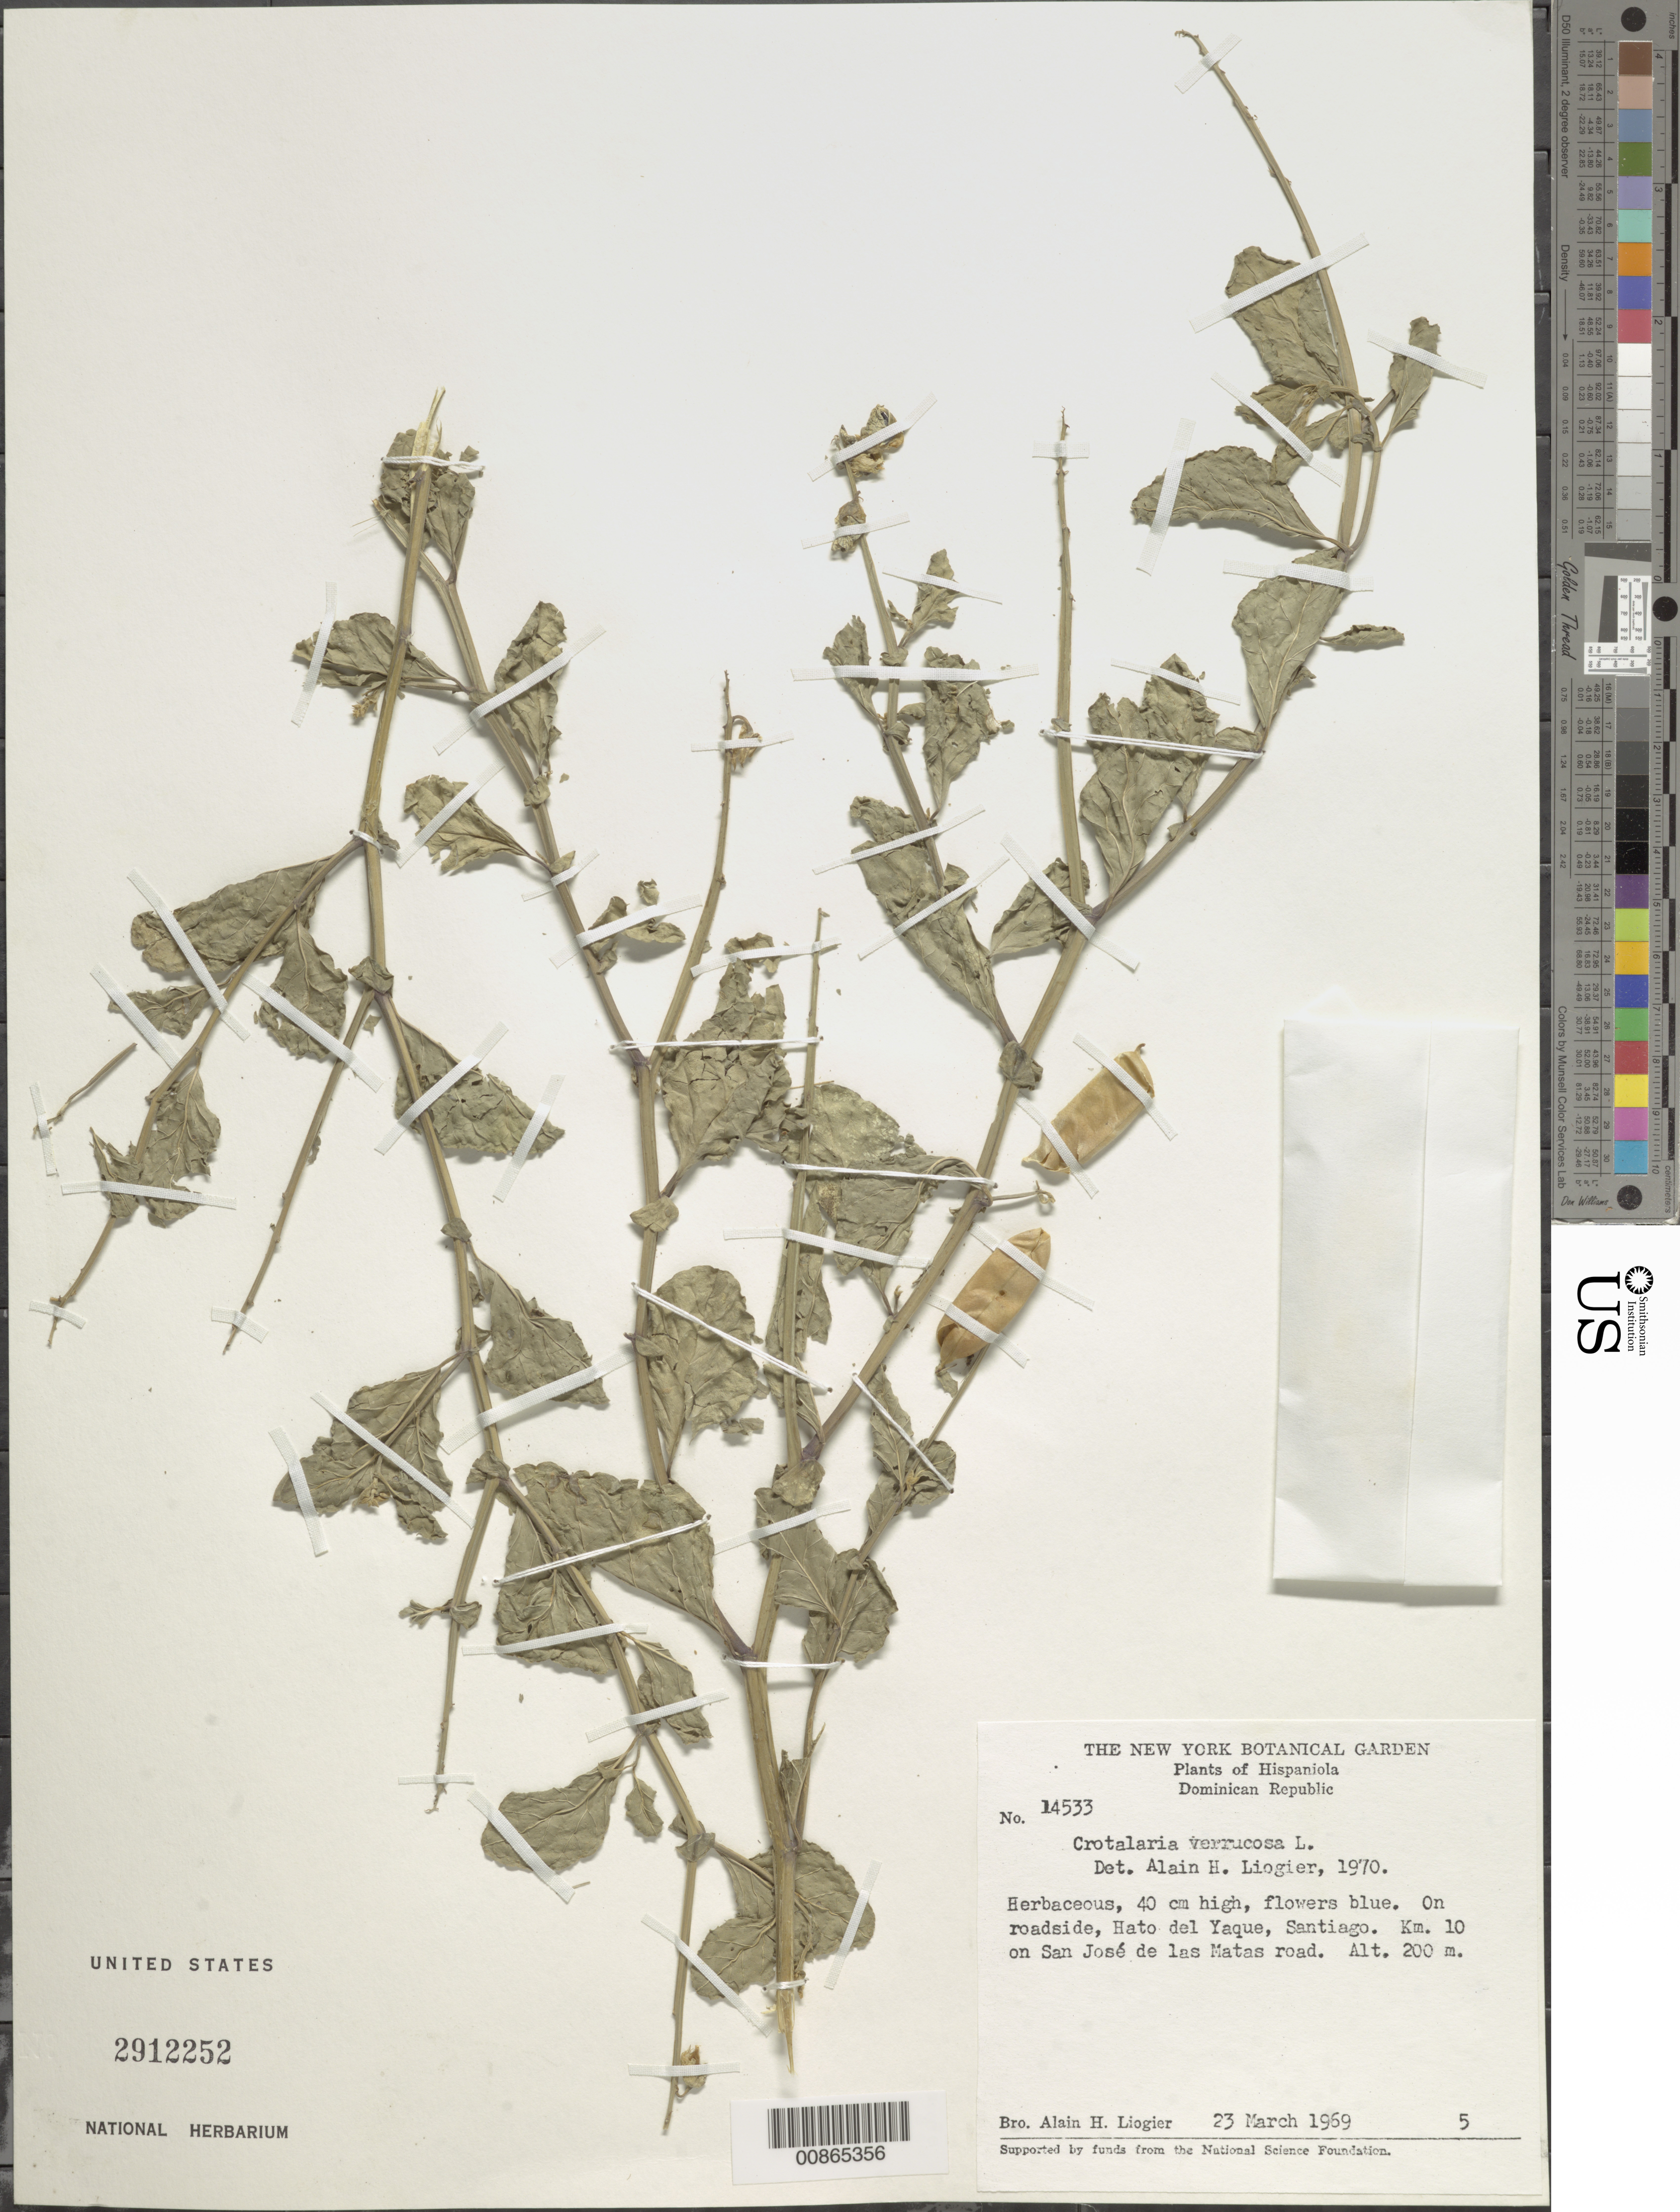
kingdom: Plantae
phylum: Tracheophyta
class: Magnoliopsida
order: Fabales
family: Fabaceae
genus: Crotalaria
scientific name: Crotalaria verrucosa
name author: L.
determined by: Liogier, Alain H.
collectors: A. H. Liogier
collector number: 14533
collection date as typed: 23 Mar 1969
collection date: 1969-03-23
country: Dominican Republic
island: Hispaniola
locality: Hato del Yaque, Santiago. Km 10 on San José de las Matas road.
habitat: On roadside.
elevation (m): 200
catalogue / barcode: US 2912252